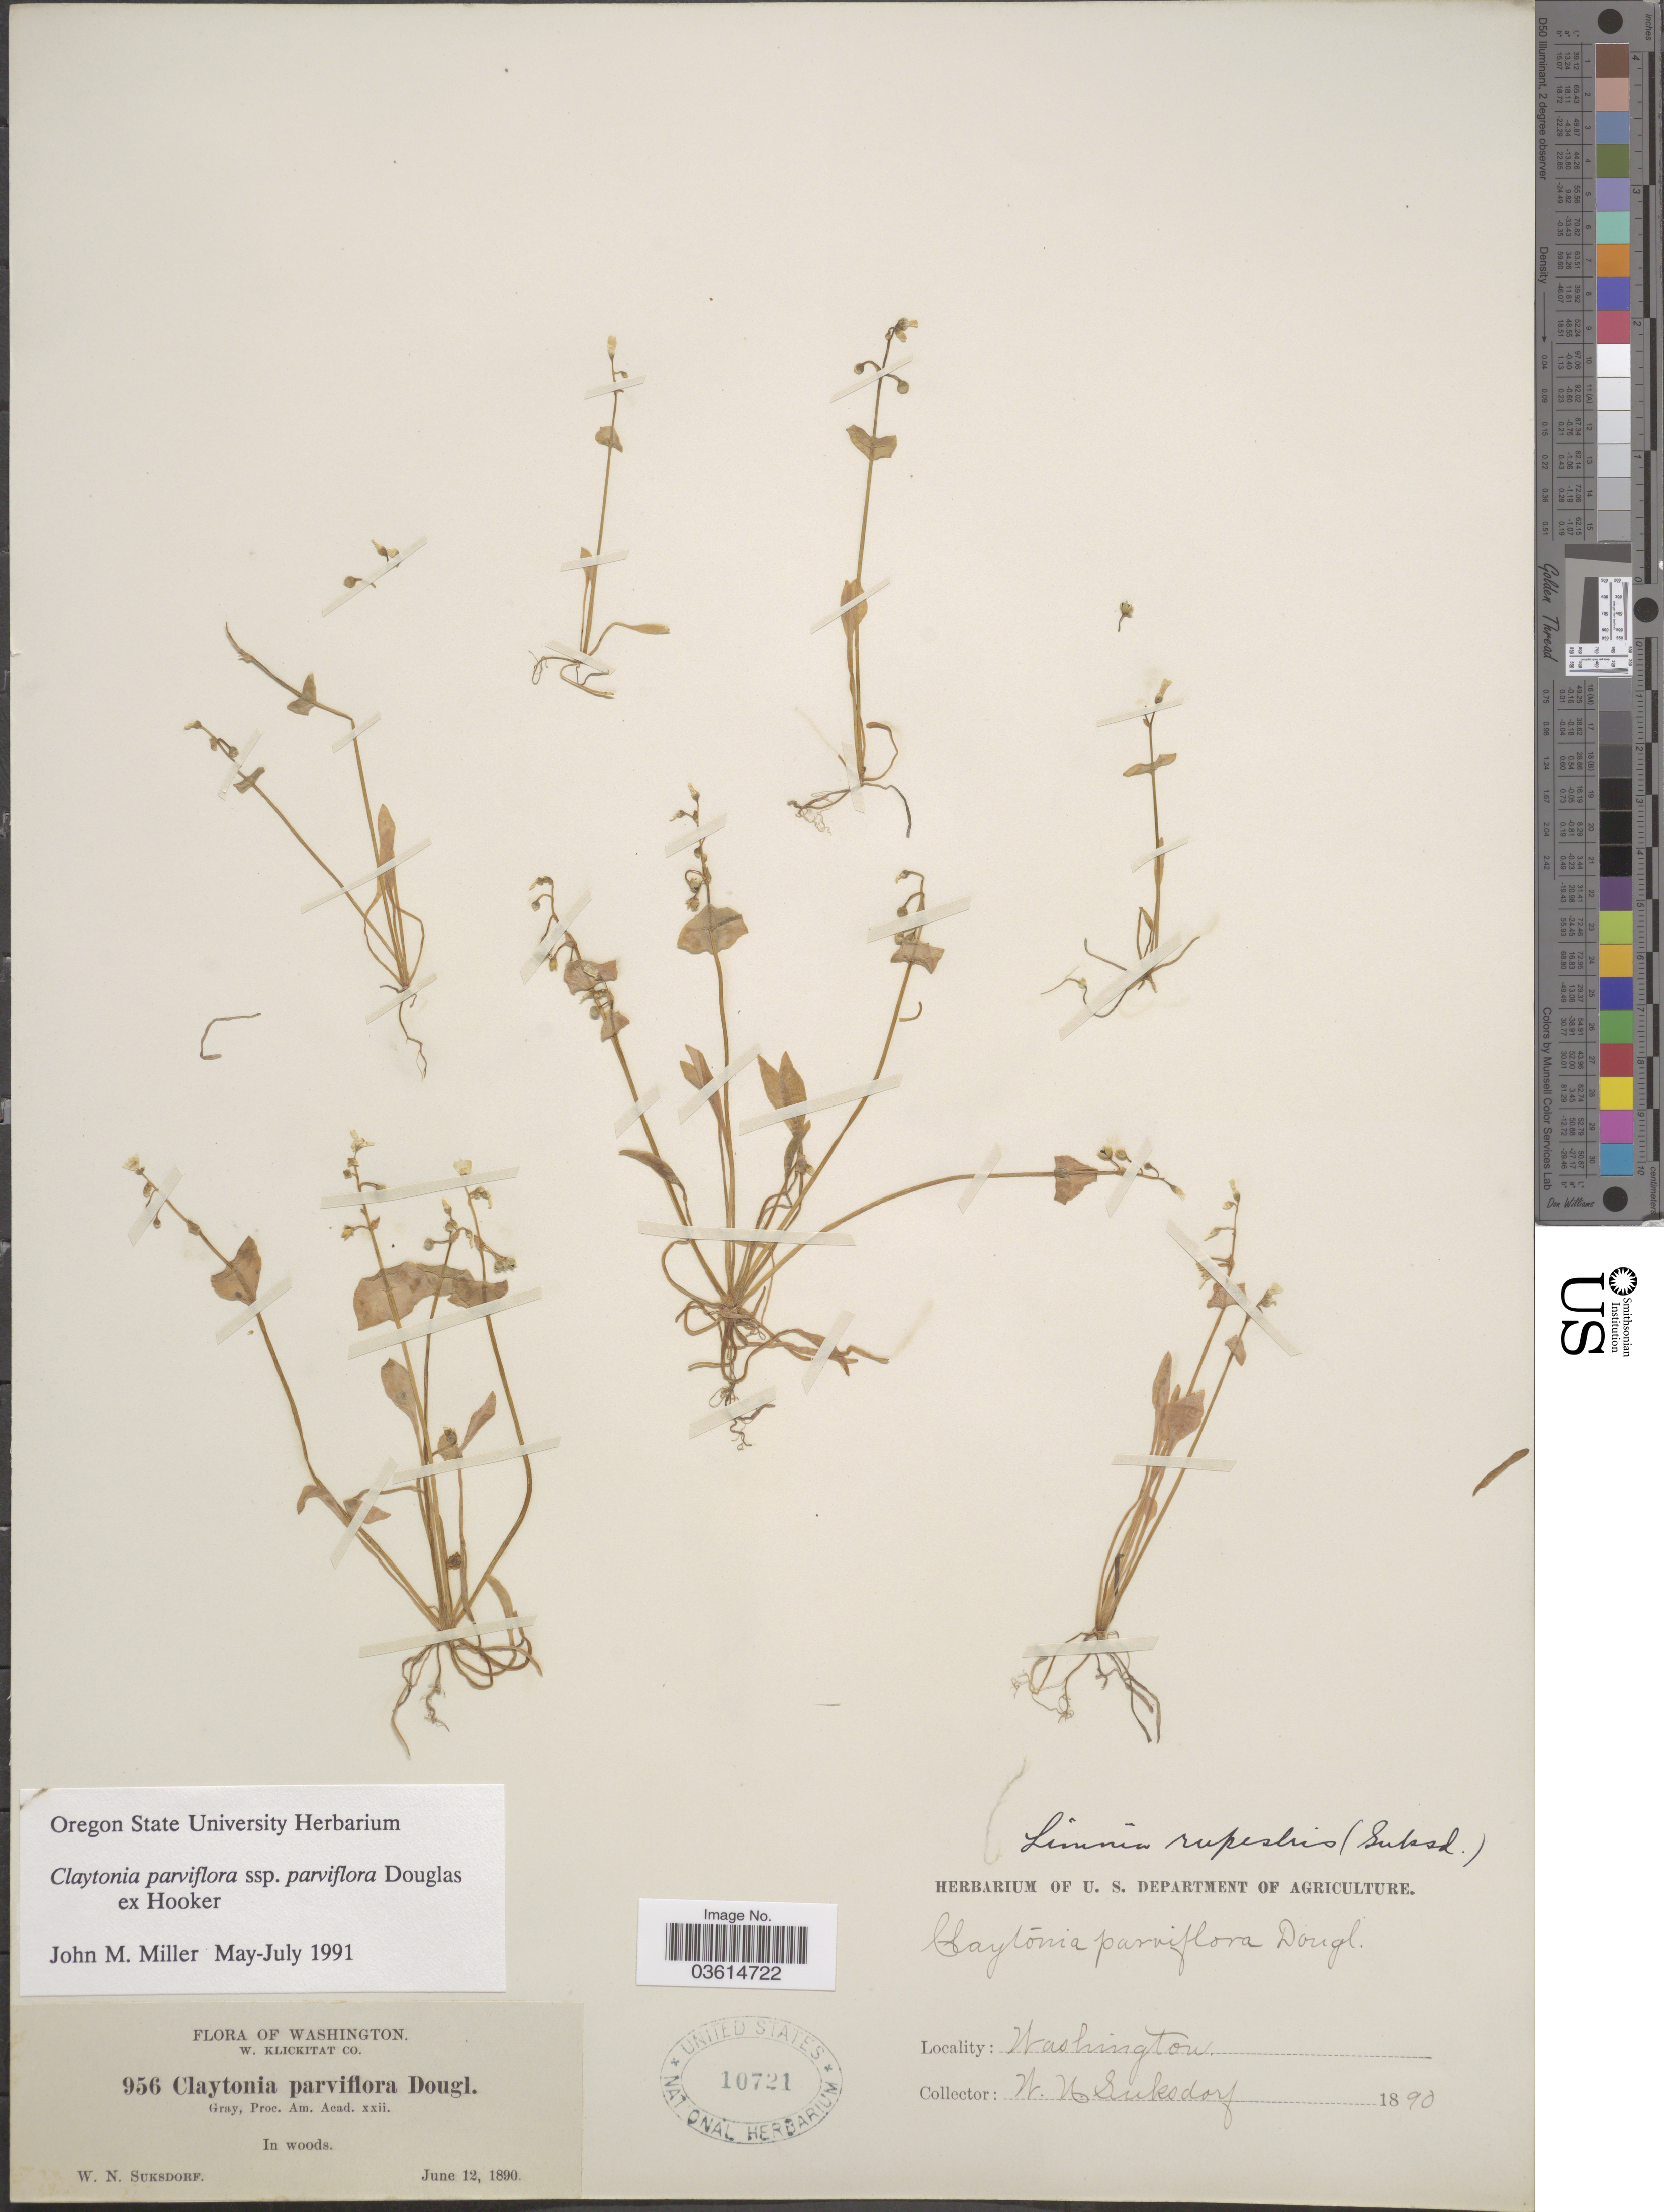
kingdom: Plantae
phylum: Tracheophyta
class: Magnoliopsida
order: Caryophyllales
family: Montiaceae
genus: Claytonia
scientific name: Claytonia parviflora subsp. parviflora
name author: Douglas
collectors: W. N. Suksdorf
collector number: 956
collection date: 1890-06-12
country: United States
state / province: Washington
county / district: Klickitat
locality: W. Klickitat Co. In woods.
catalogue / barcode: US 10721